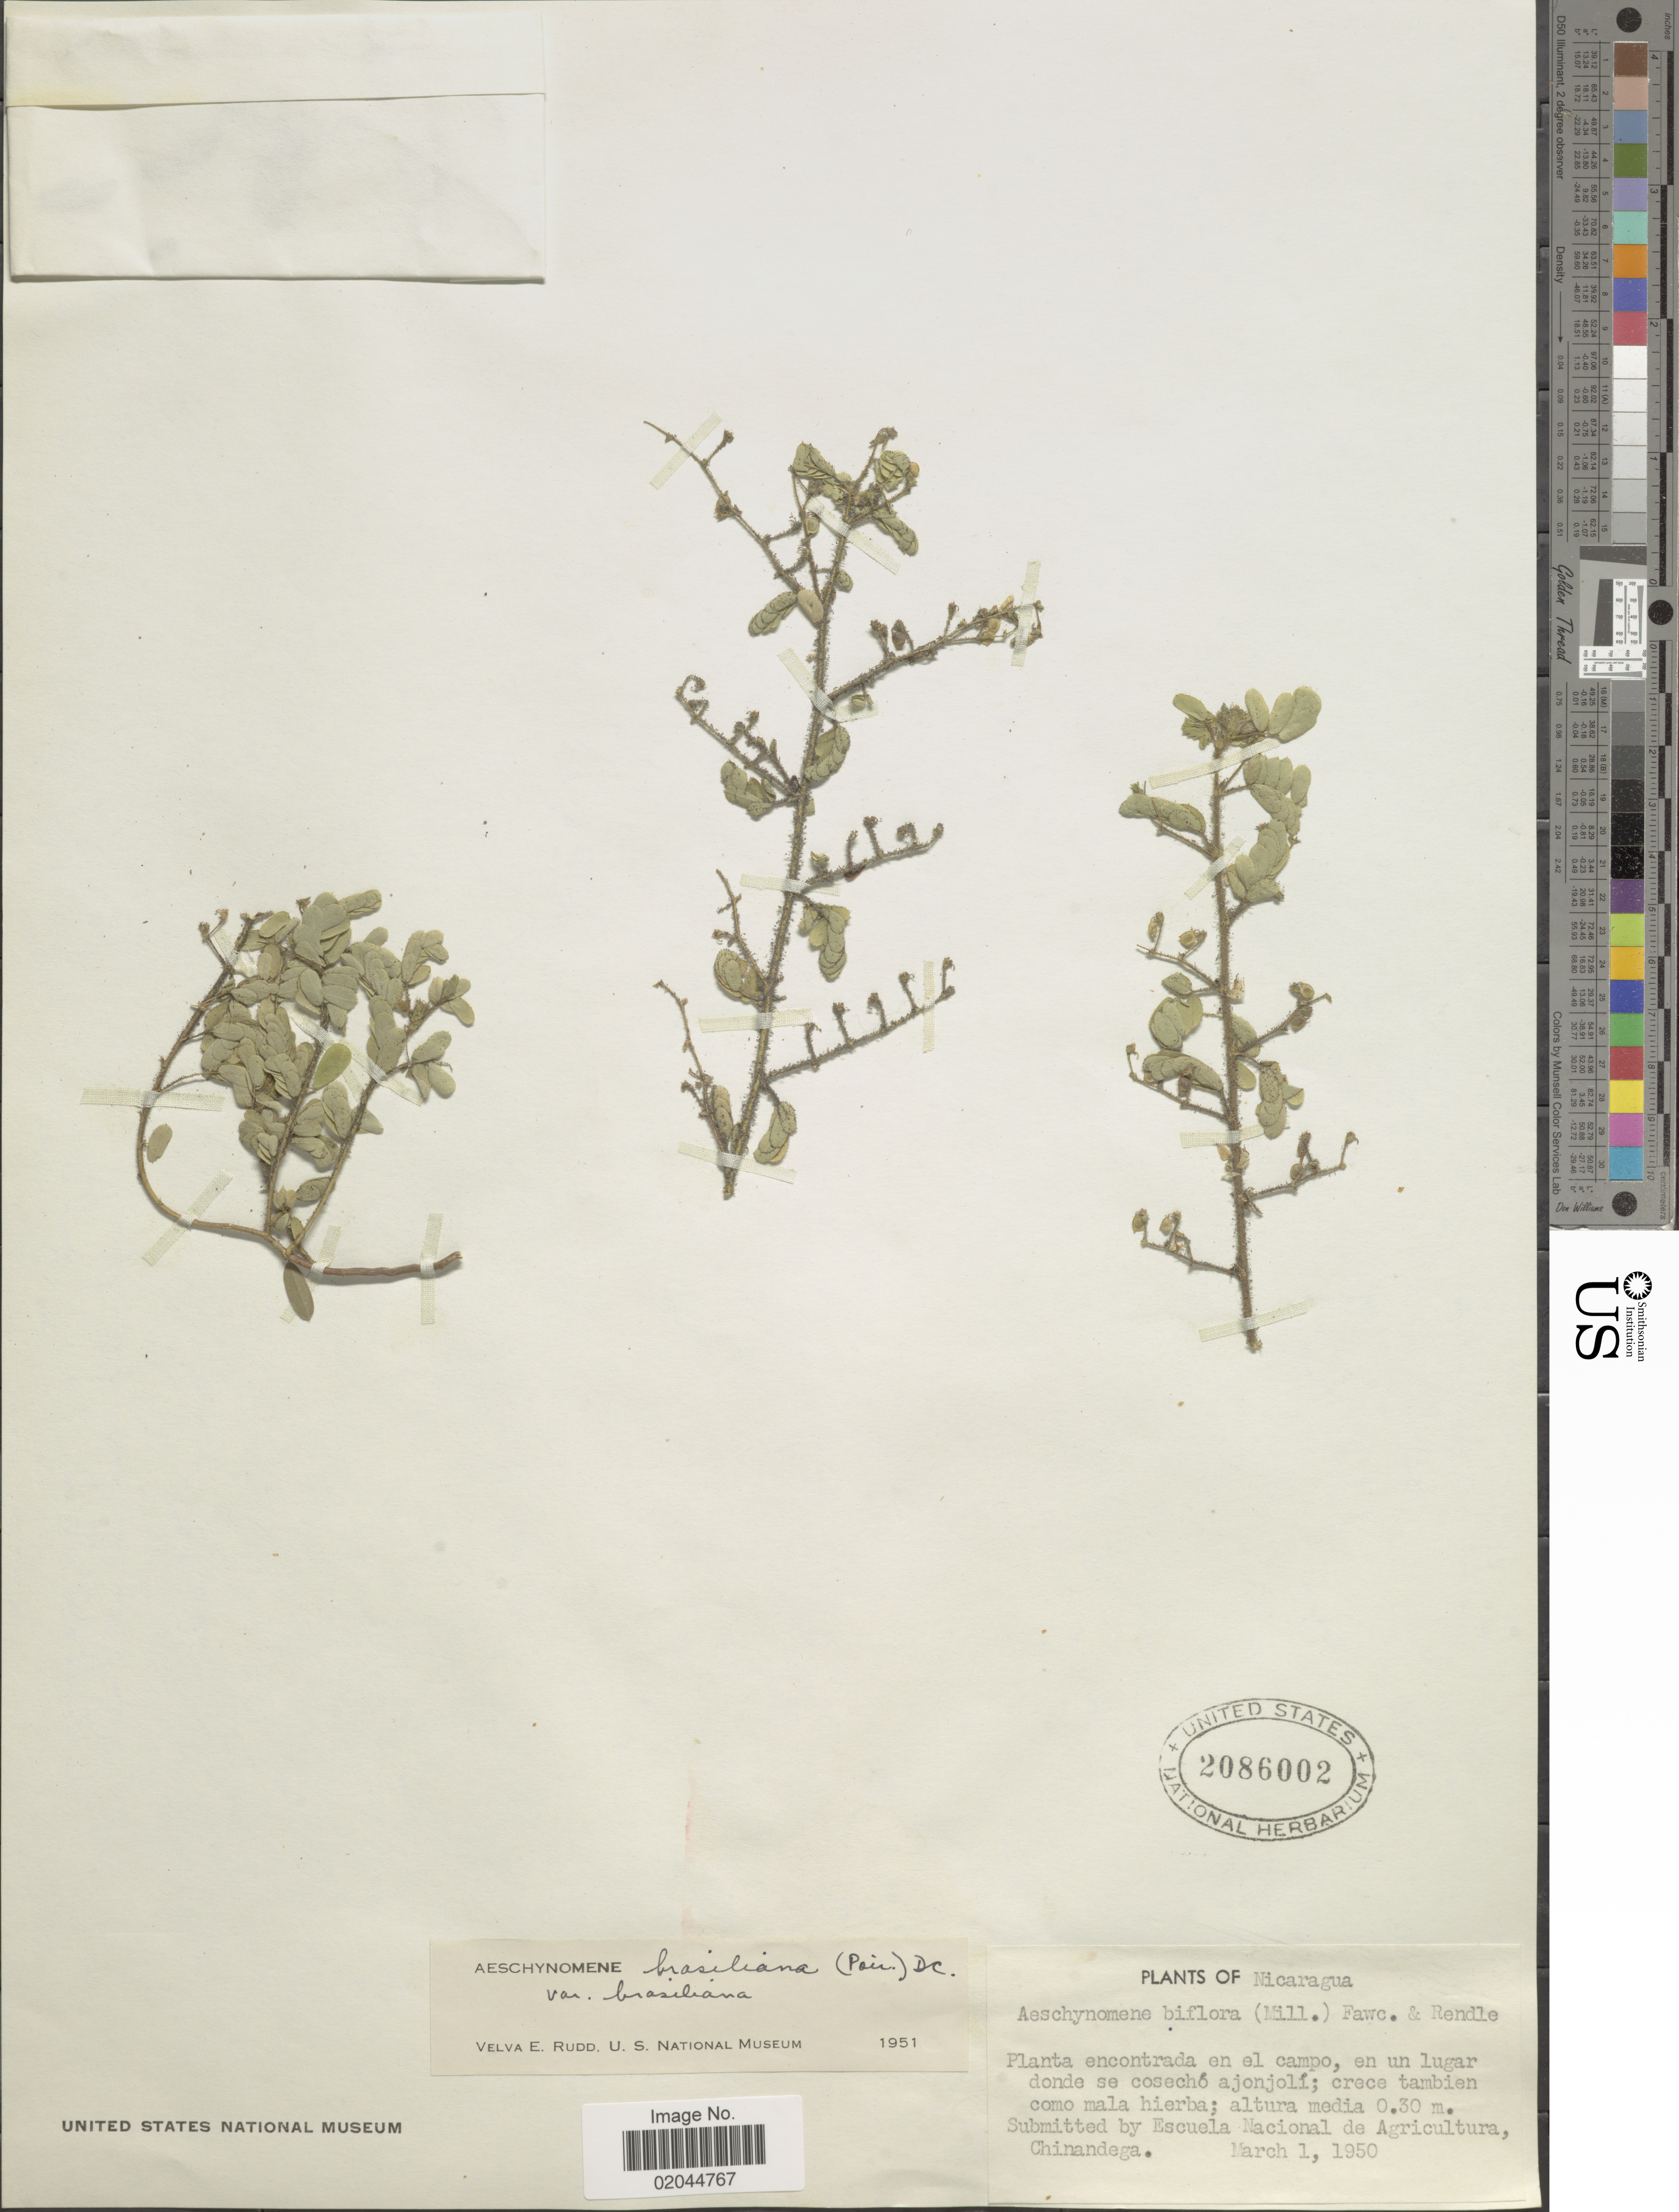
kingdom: Plantae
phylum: Tracheophyta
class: Magnoliopsida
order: Fabales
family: Fabaceae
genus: Aeschynomene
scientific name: Aeschynomene brasiliana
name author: (Poir.) DC.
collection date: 1950-03-01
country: Nicaragua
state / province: Chinandega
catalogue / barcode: US 2086002